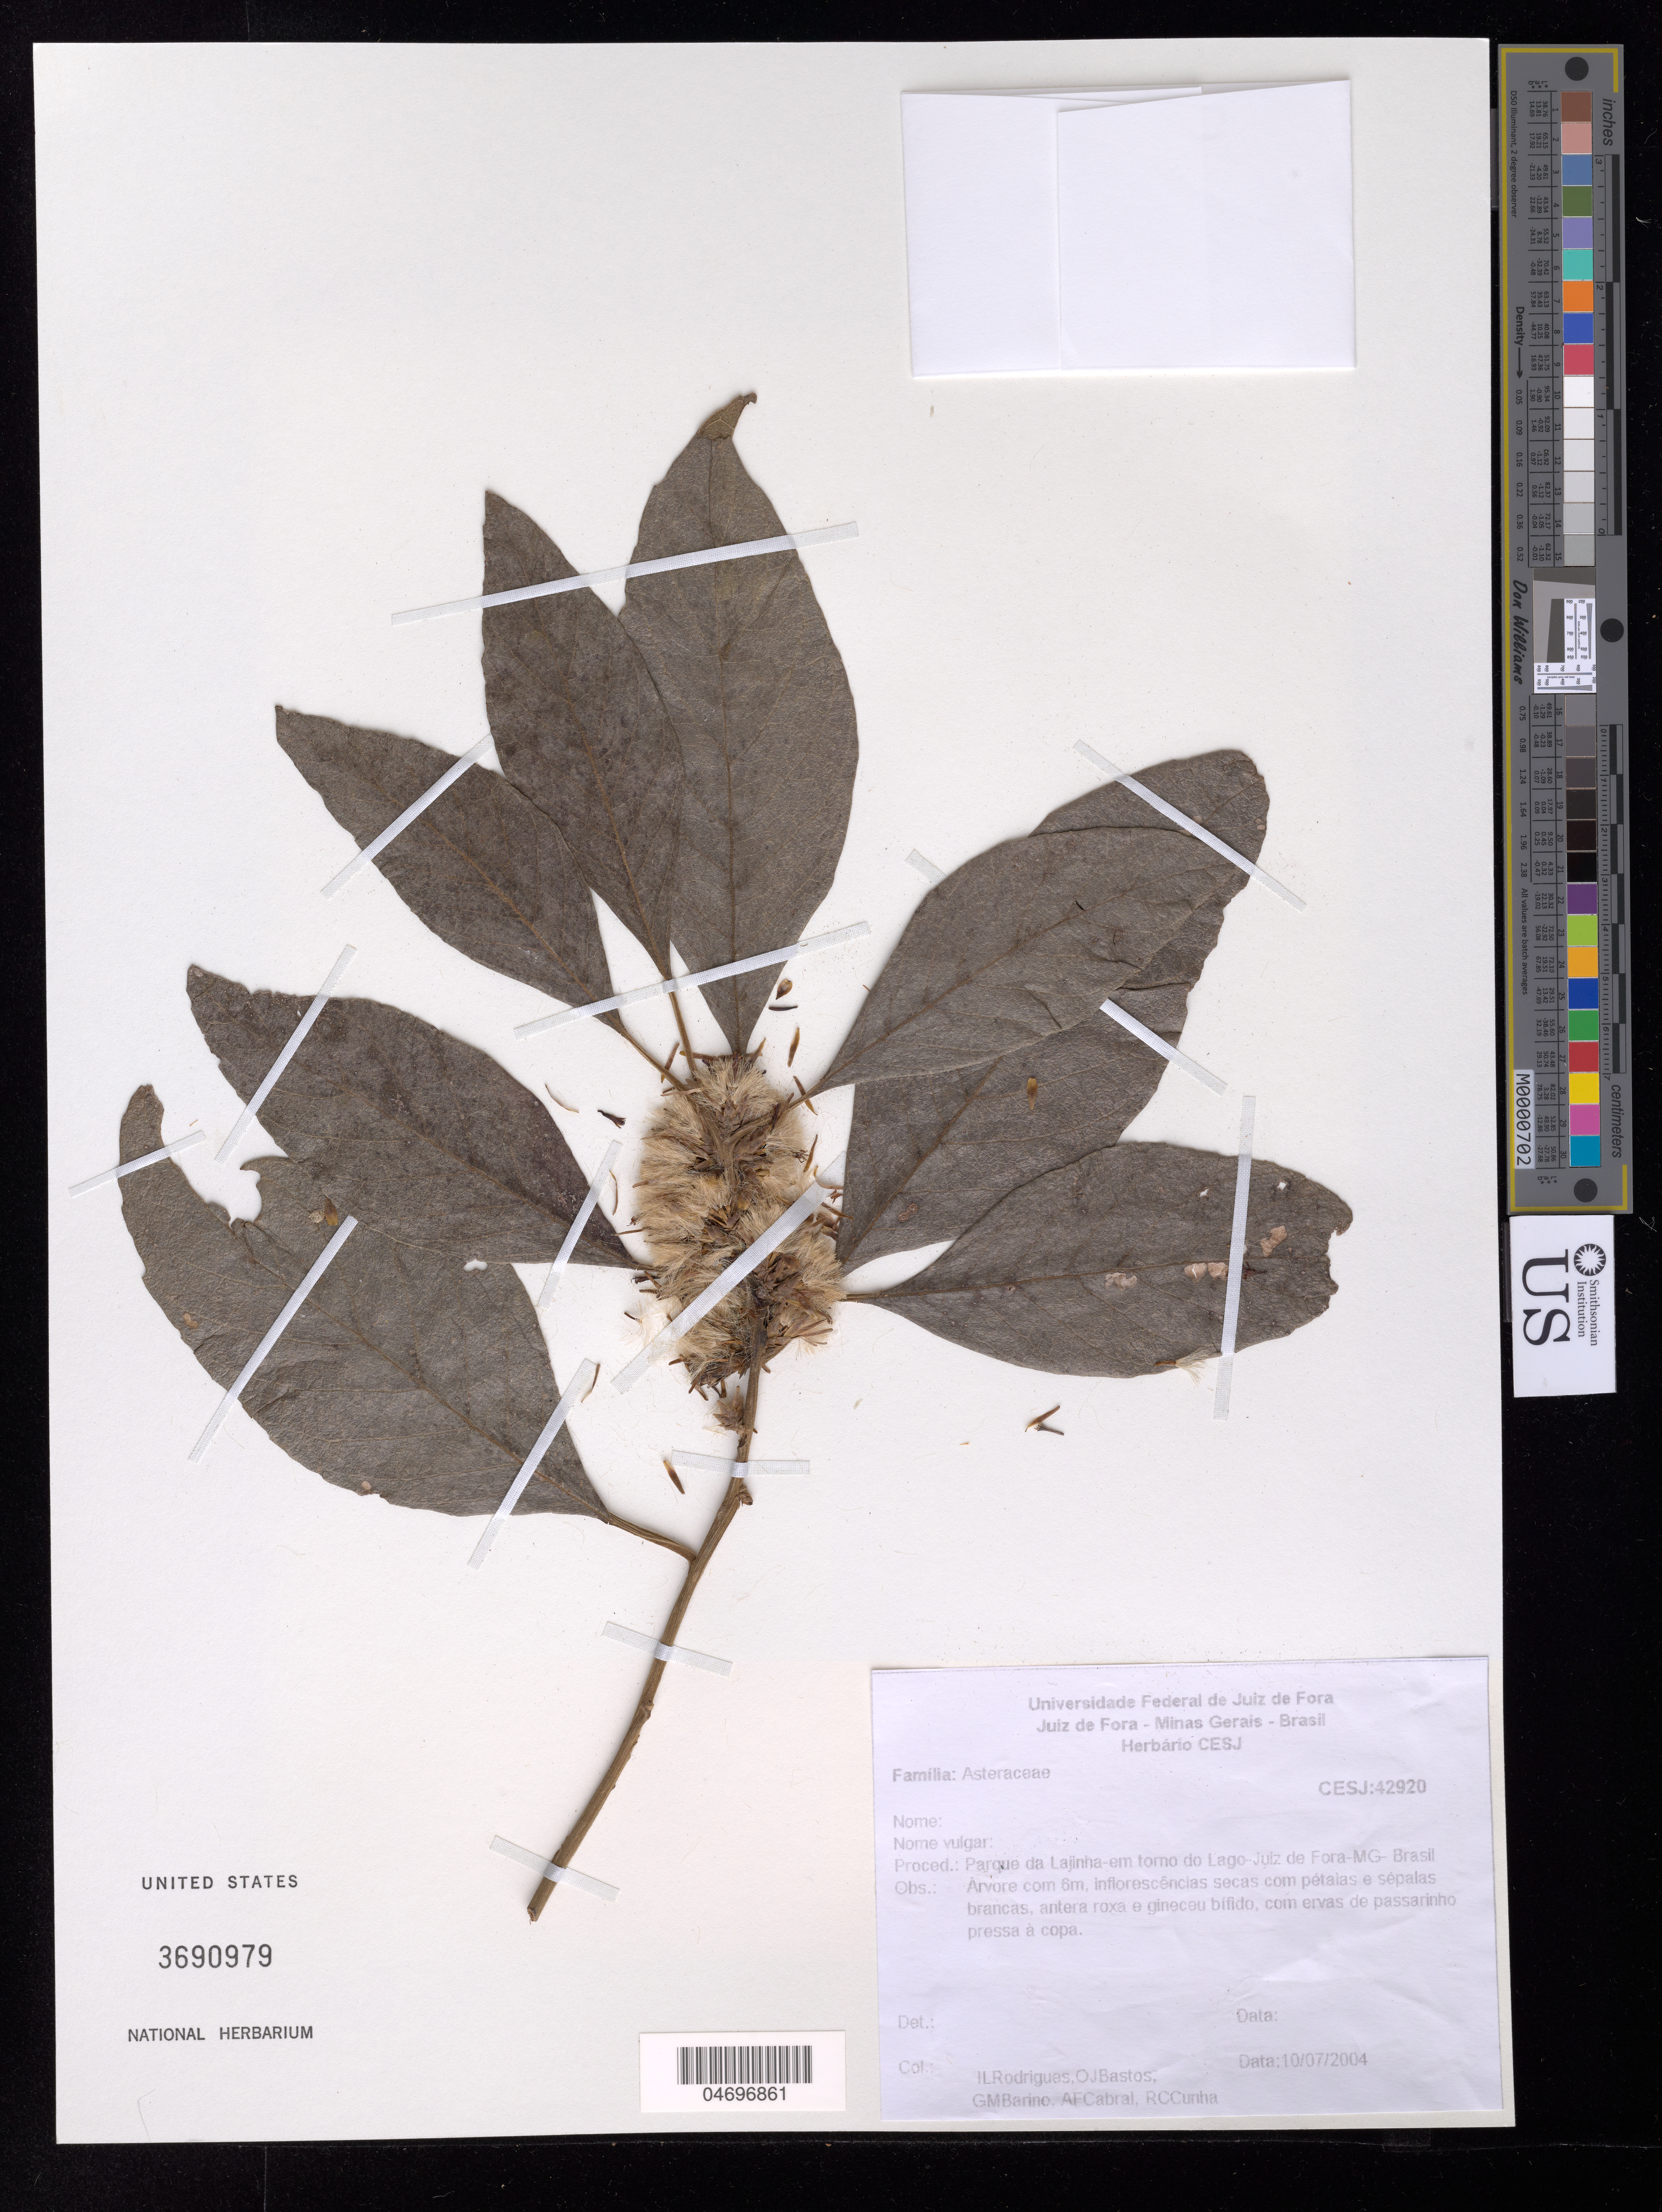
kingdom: Plantae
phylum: Tracheophyta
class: Magnoliopsida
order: Asterales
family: Asteraceae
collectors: H. Rodrigues, A. Cabral, O. Bastos, G. Barino & R. Cunha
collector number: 42920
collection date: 2004-07-10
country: Brazil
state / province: Minas Gerais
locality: Parque da Lajinha (proximo ao contorno do lago) - Juiz de Fora - MG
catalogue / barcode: US 3690979